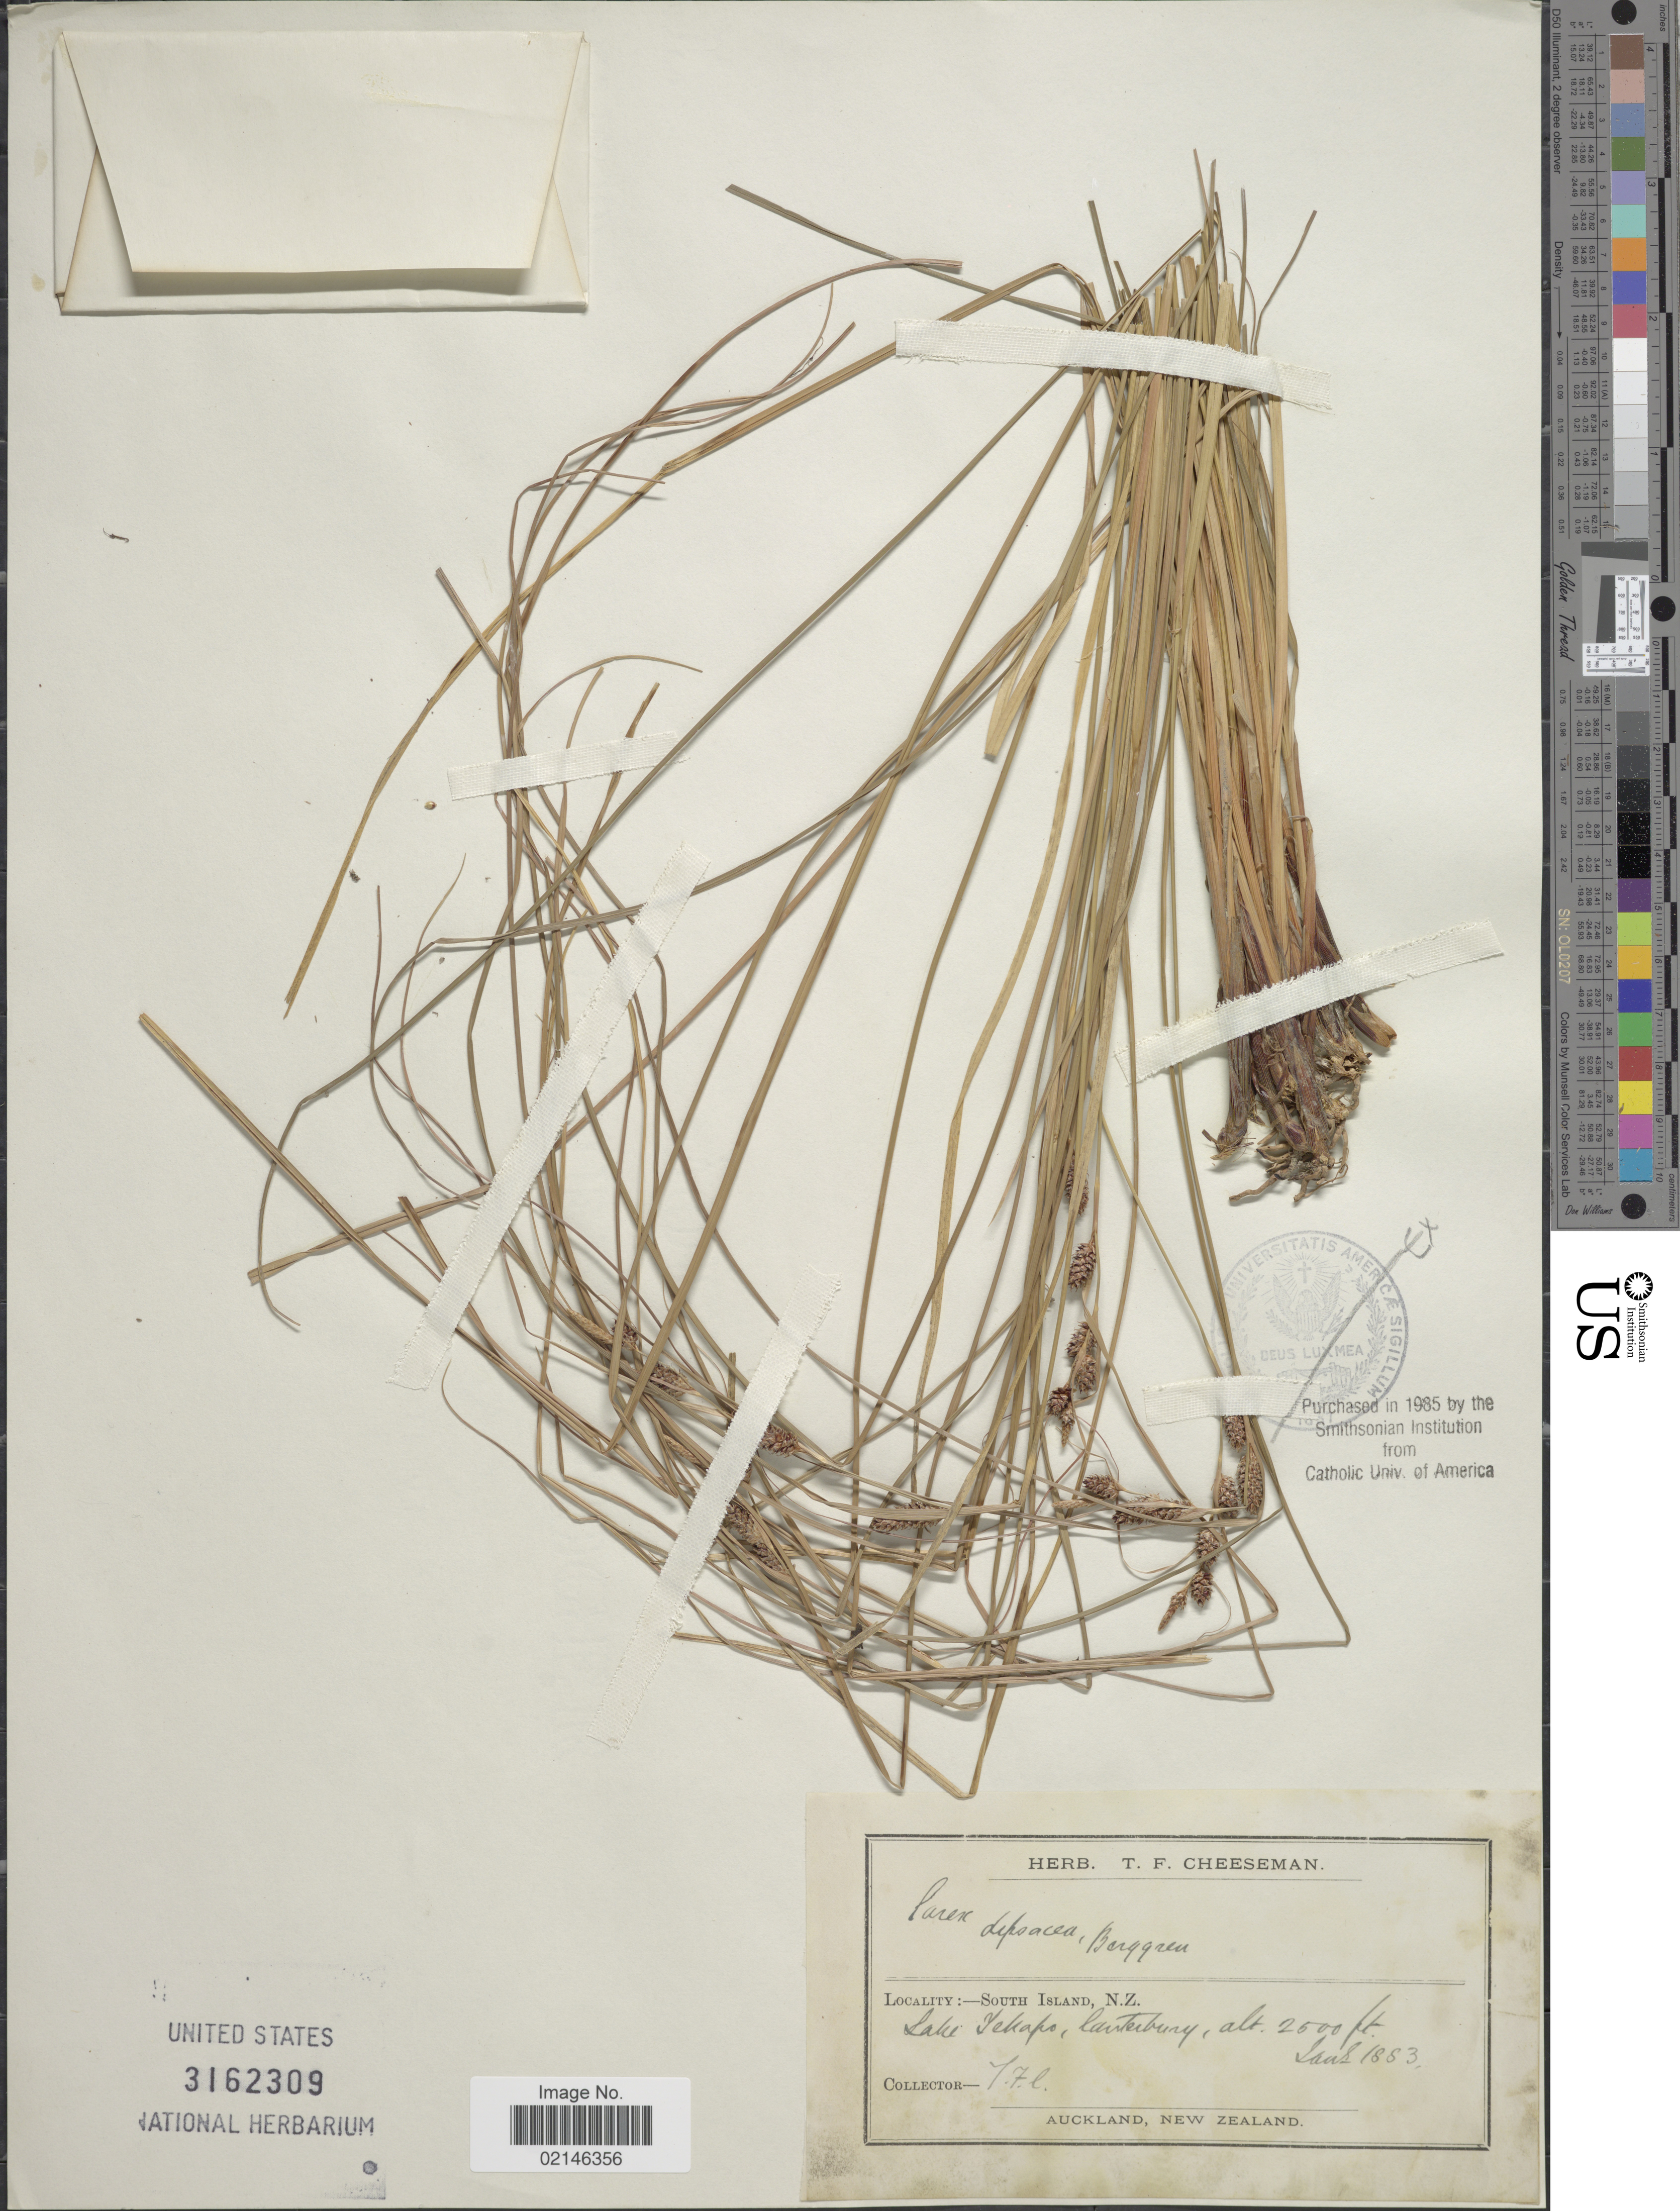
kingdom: Plantae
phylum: Tracheophyta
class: Liliopsida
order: Poales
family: Cyperaceae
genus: Carex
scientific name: Carex dipsacea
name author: Berggr.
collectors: T. F. Cheeseman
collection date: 1883-01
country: New Zealand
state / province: Canterbury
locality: South Island. Lake Tekapo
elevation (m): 762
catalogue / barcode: US 3162309